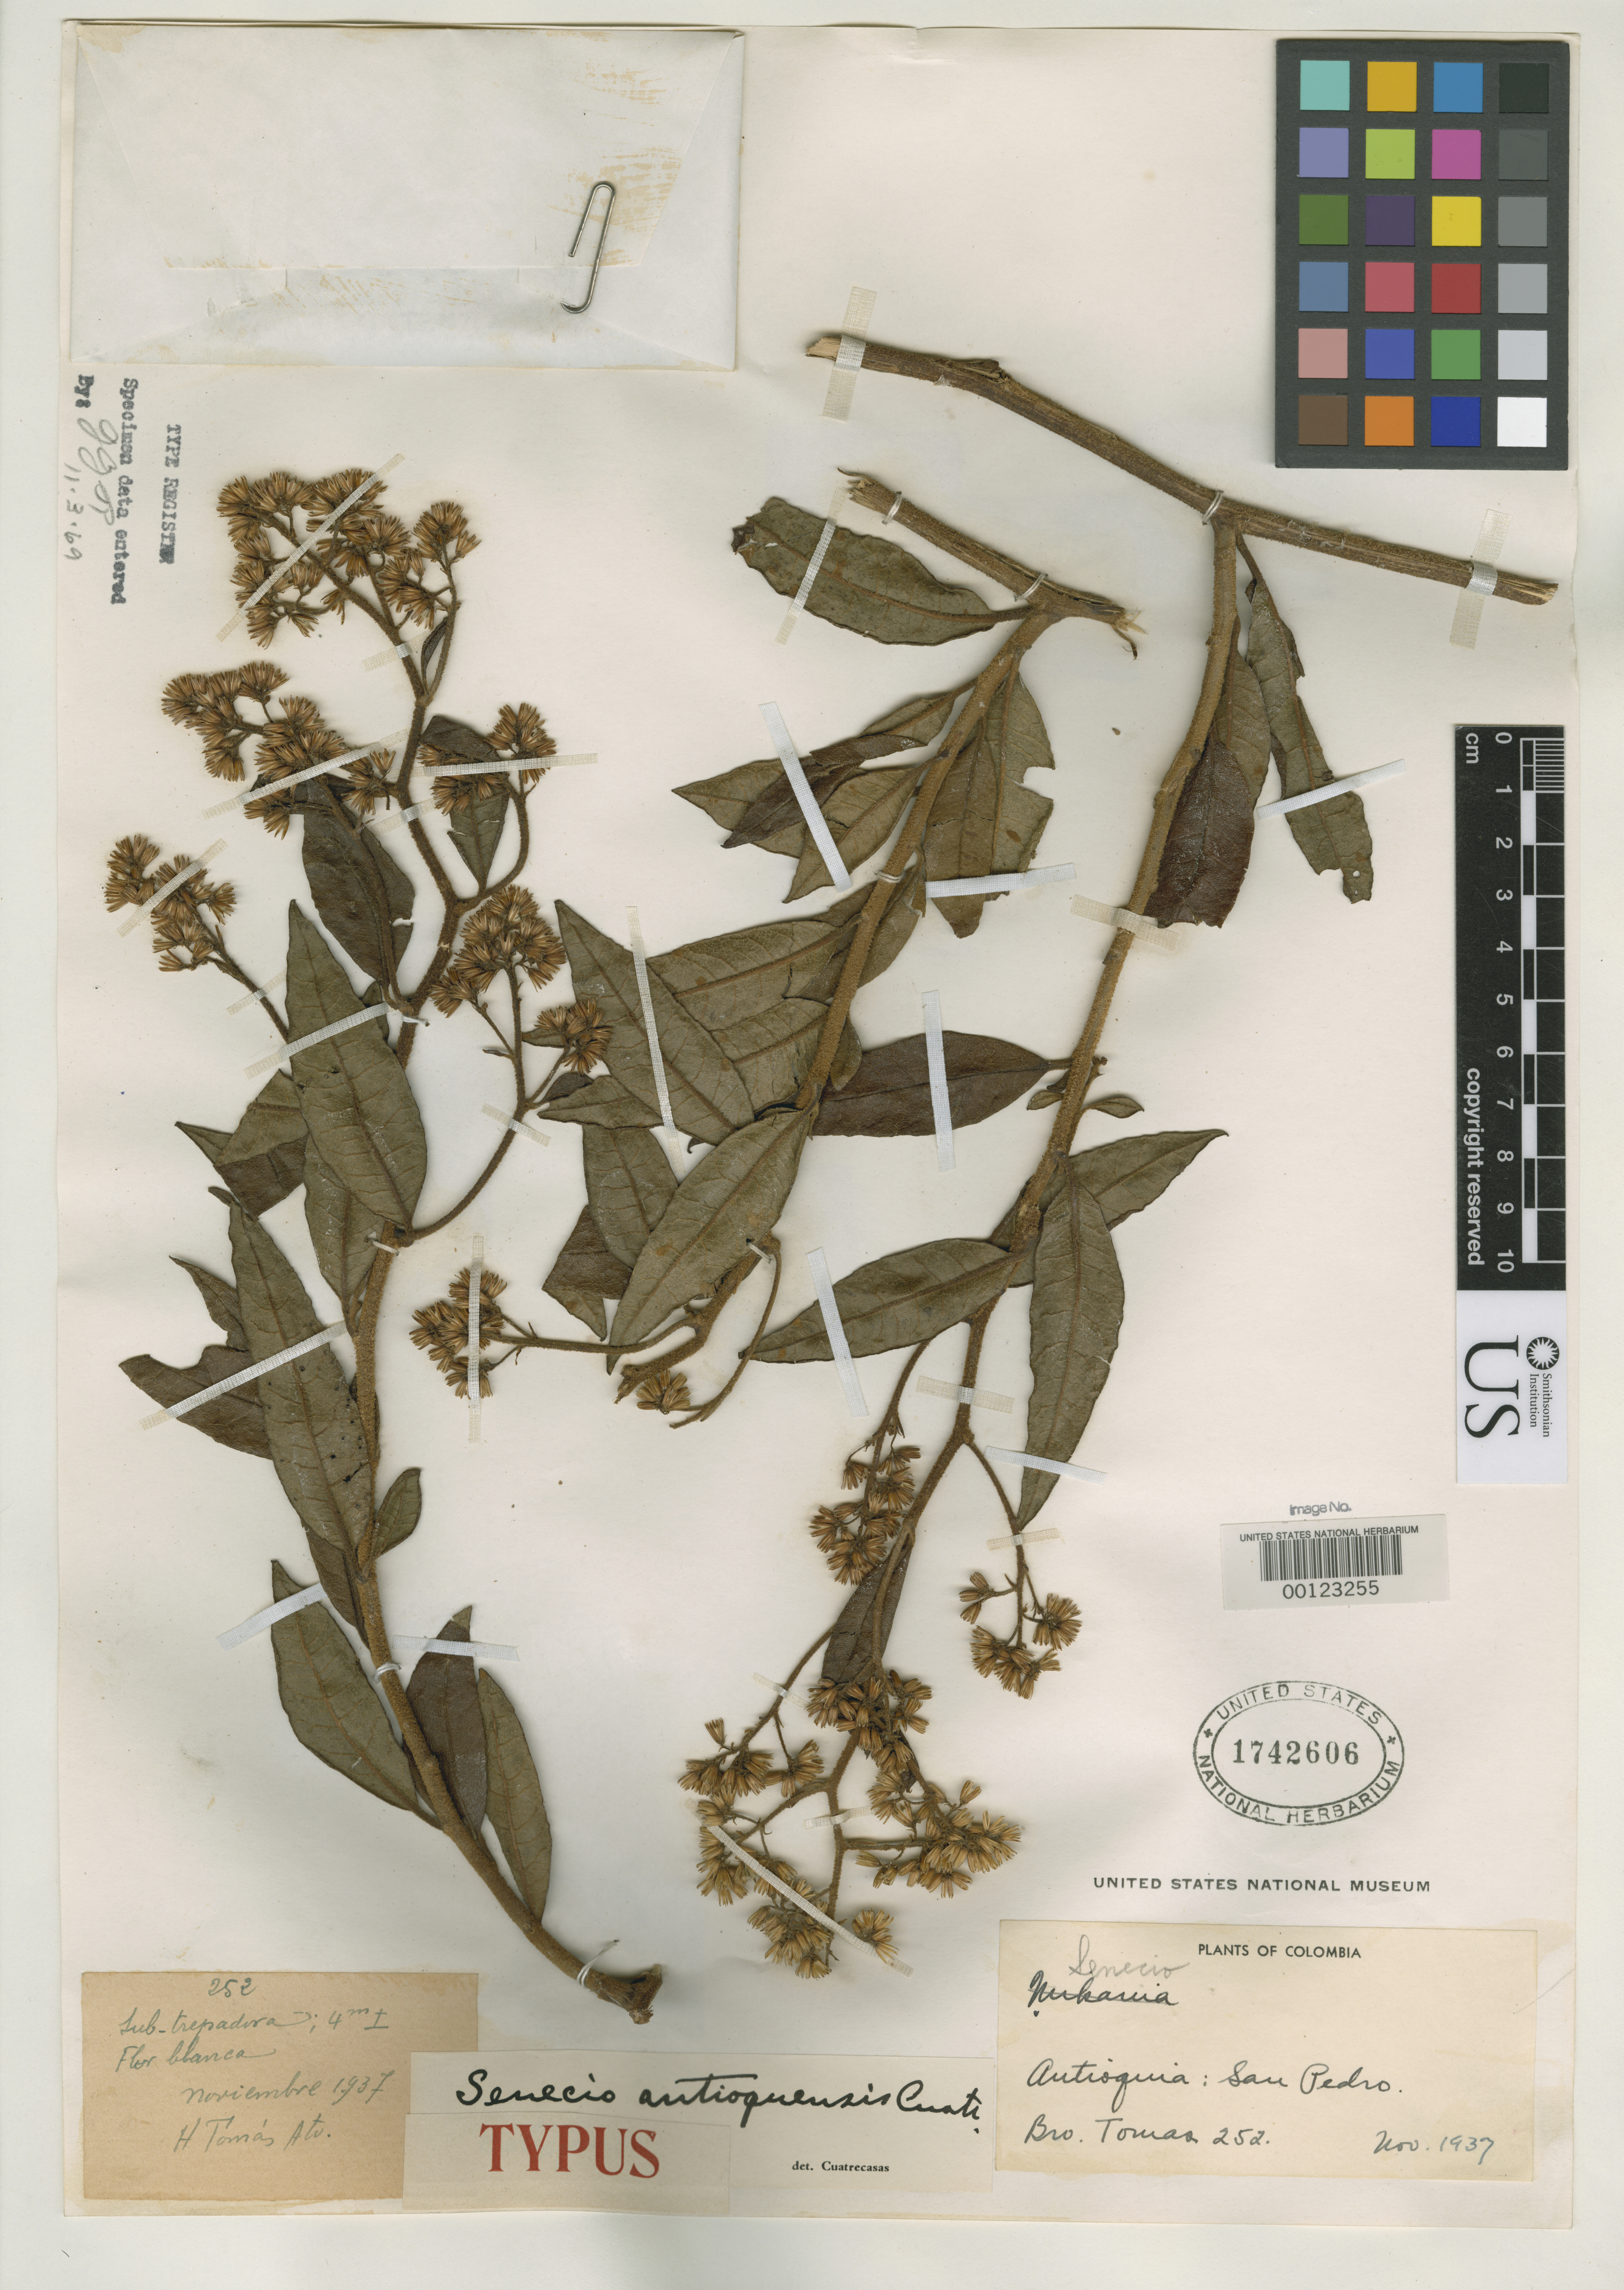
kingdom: Plantae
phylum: Tracheophyta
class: Magnoliopsida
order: Asterales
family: Asteraceae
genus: Senecio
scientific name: Senecio antioquensis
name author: Cuatrec.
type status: Holotype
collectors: B. Tomas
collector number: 252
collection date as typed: Nov 1937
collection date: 1937-11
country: Colombia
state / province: Antioquia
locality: San Pedro.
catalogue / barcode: US 1742606